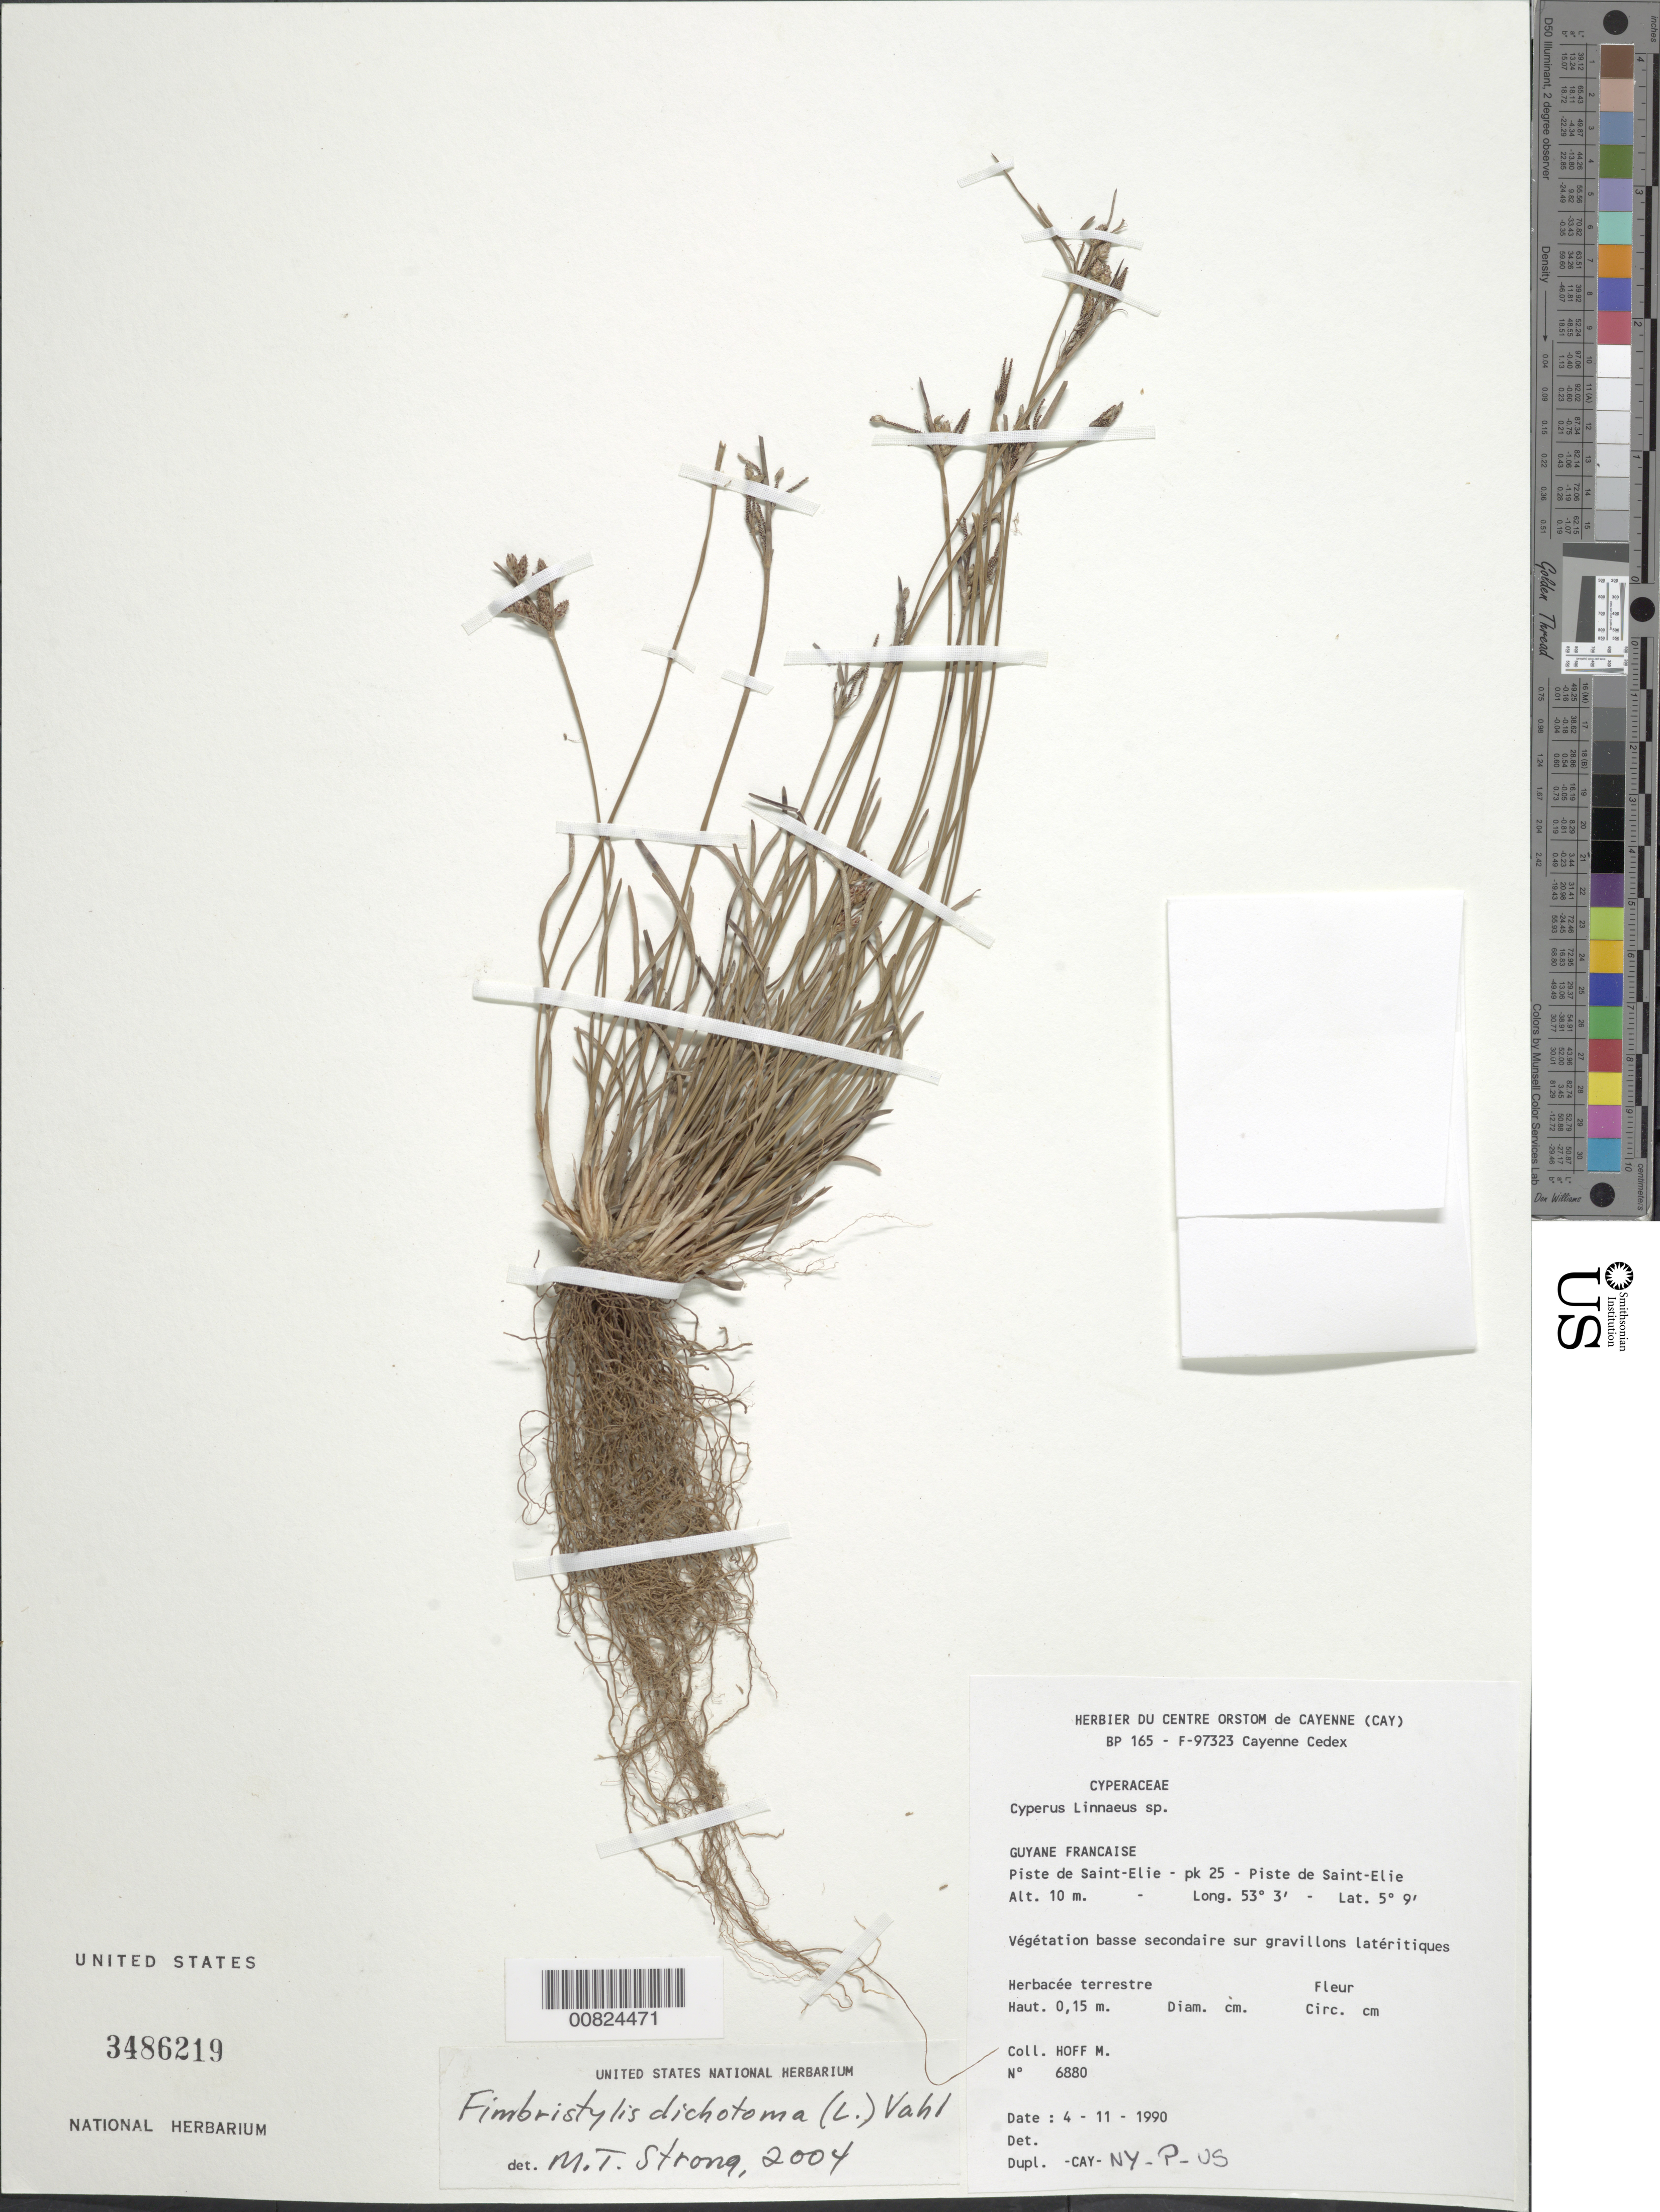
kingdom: Plantae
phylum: Tracheophyta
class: Liliopsida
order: Poales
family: Cyperaceae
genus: Fimbristylis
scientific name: Fimbristylis dichotoma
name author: (L.) Vahl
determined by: Strong, M. T., (US), Smithsonian Institution - National Museum of Natural History (UNITED STATES)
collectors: M. Hoff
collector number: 6880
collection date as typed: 4-Nov-90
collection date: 1990-11-04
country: French Guiana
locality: Piste de Saint-Élie, pk. 25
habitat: Vegetation basse secondaire sur gravillons lateritiques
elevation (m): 10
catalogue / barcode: US 3486219